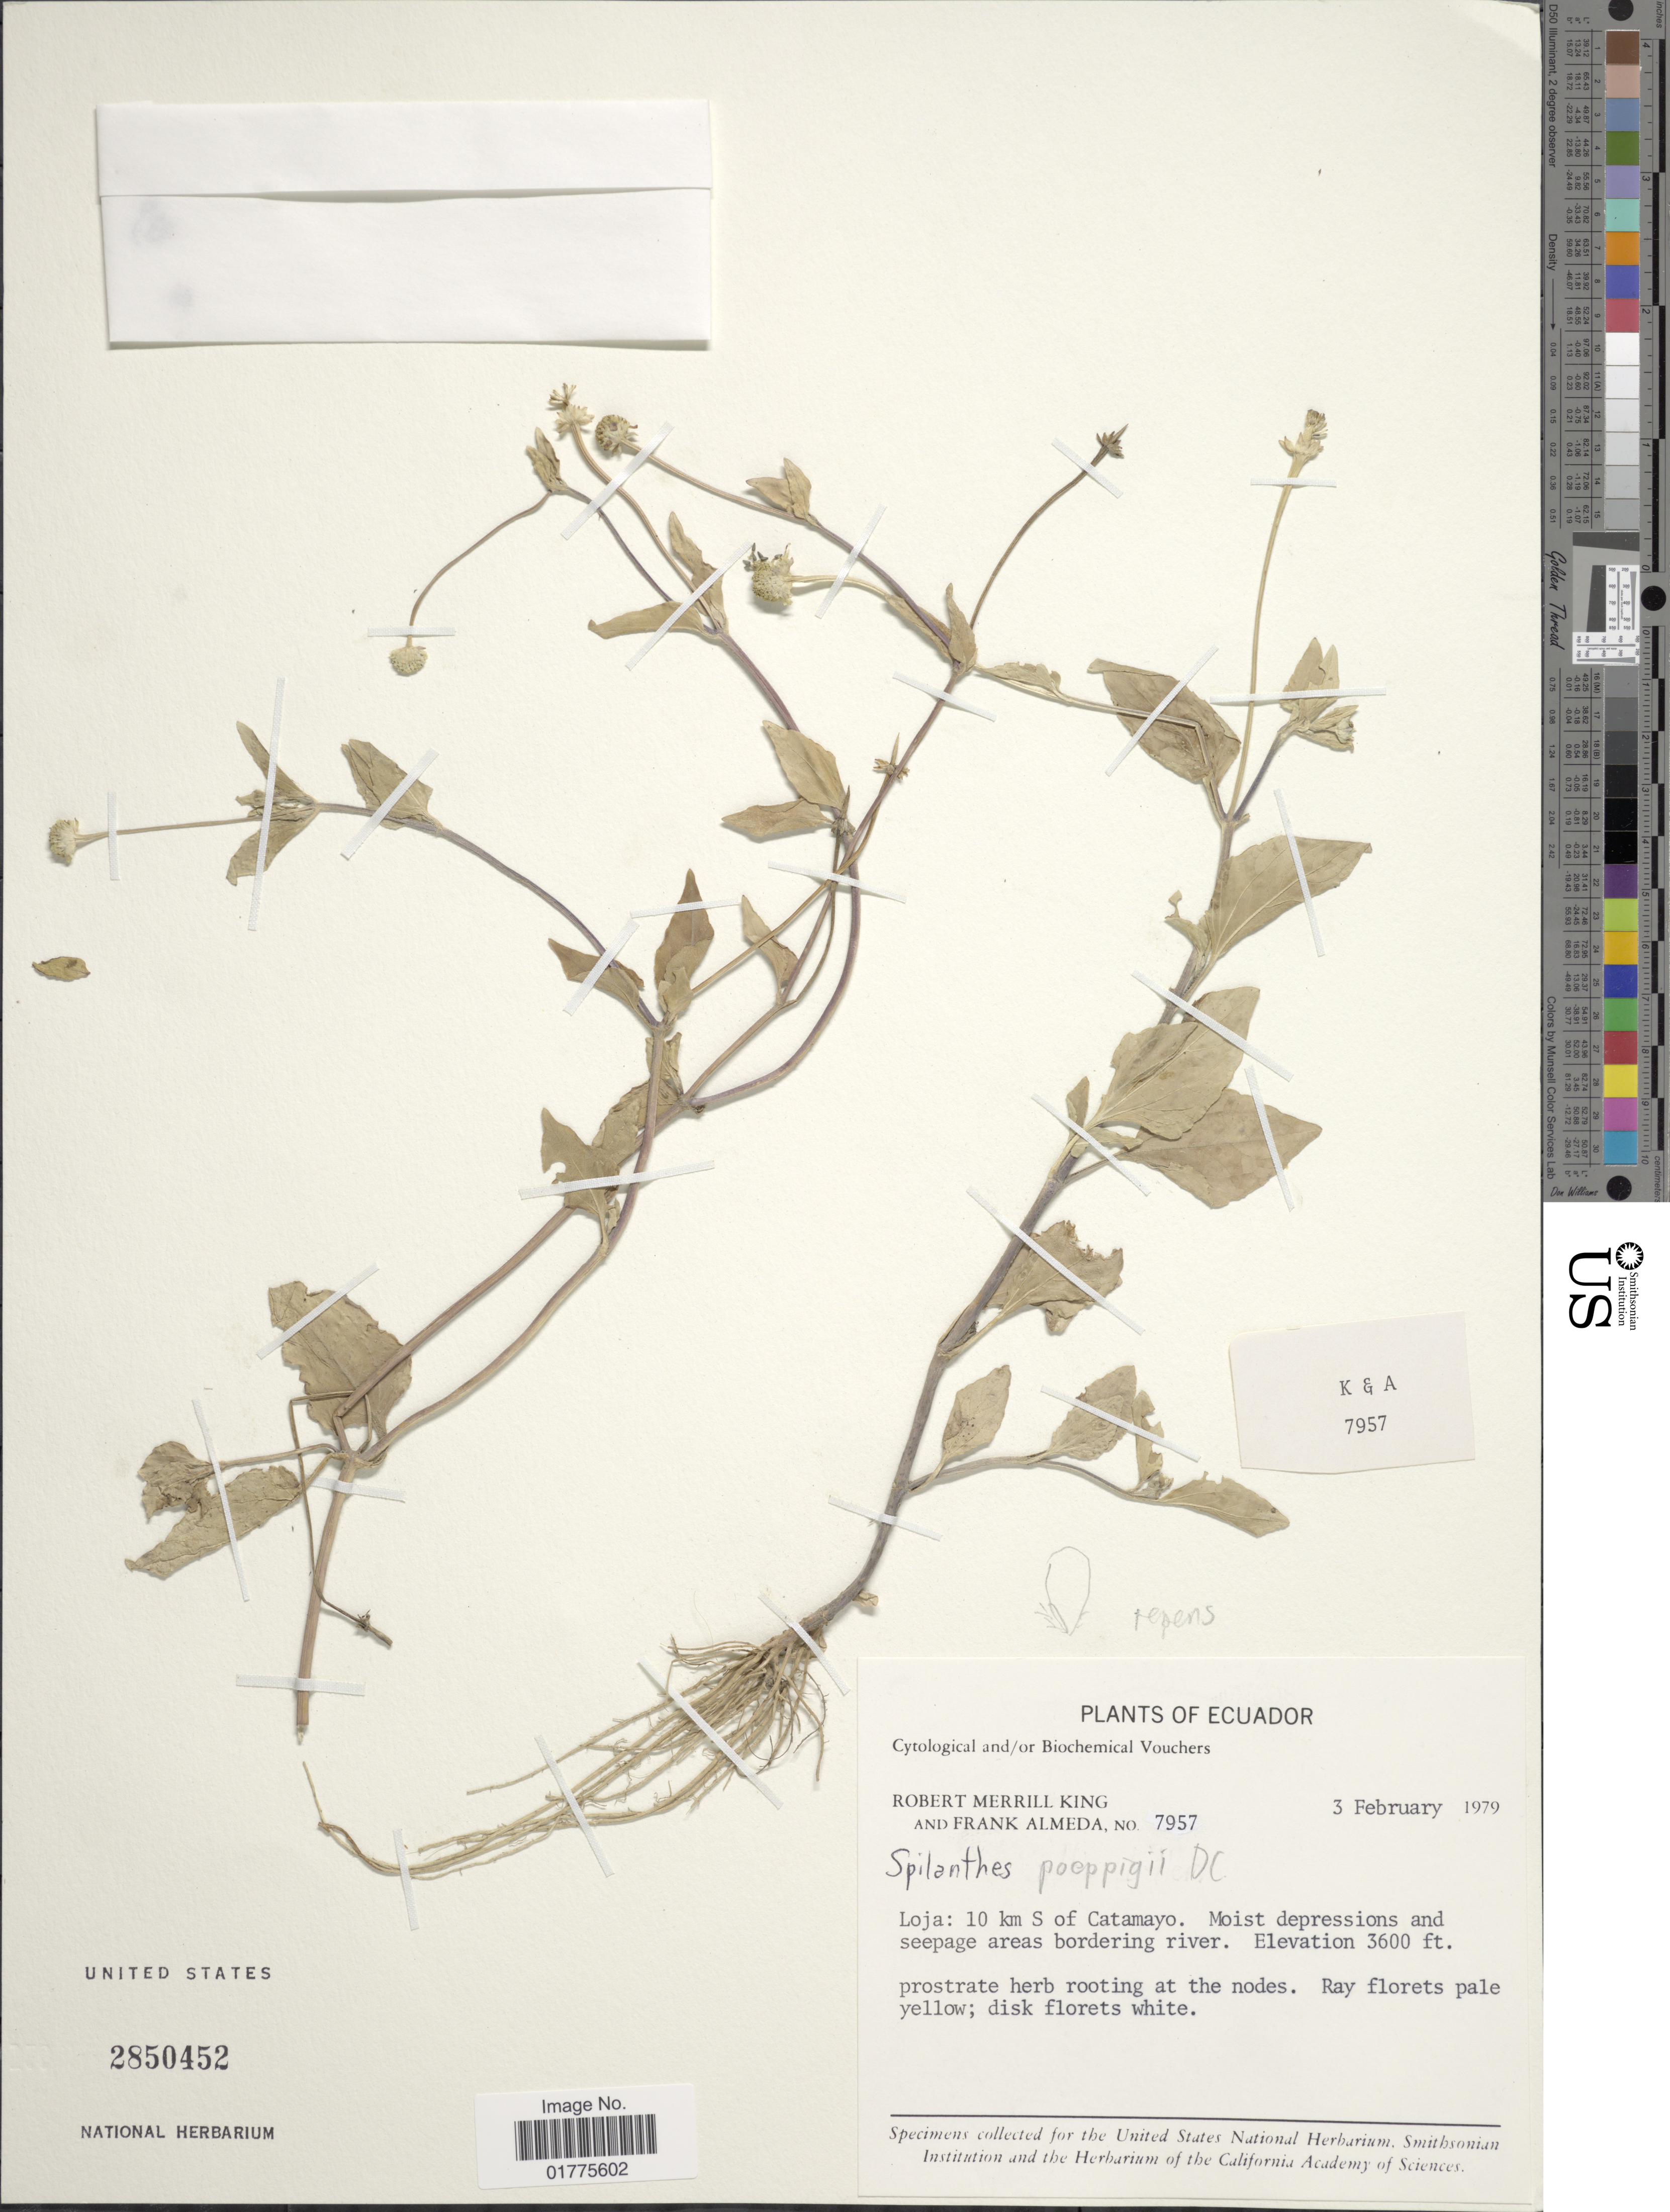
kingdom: Plantae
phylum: Tracheophyta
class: Magnoliopsida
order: Asterales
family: Asteraceae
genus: Acmella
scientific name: Acmella repens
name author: (Walter) Rich.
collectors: R. M. King & F. Almeda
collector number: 7957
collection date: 1979-02-03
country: Ecuador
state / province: Loja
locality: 10 km S of Catamayo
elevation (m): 1097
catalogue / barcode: US 2850452